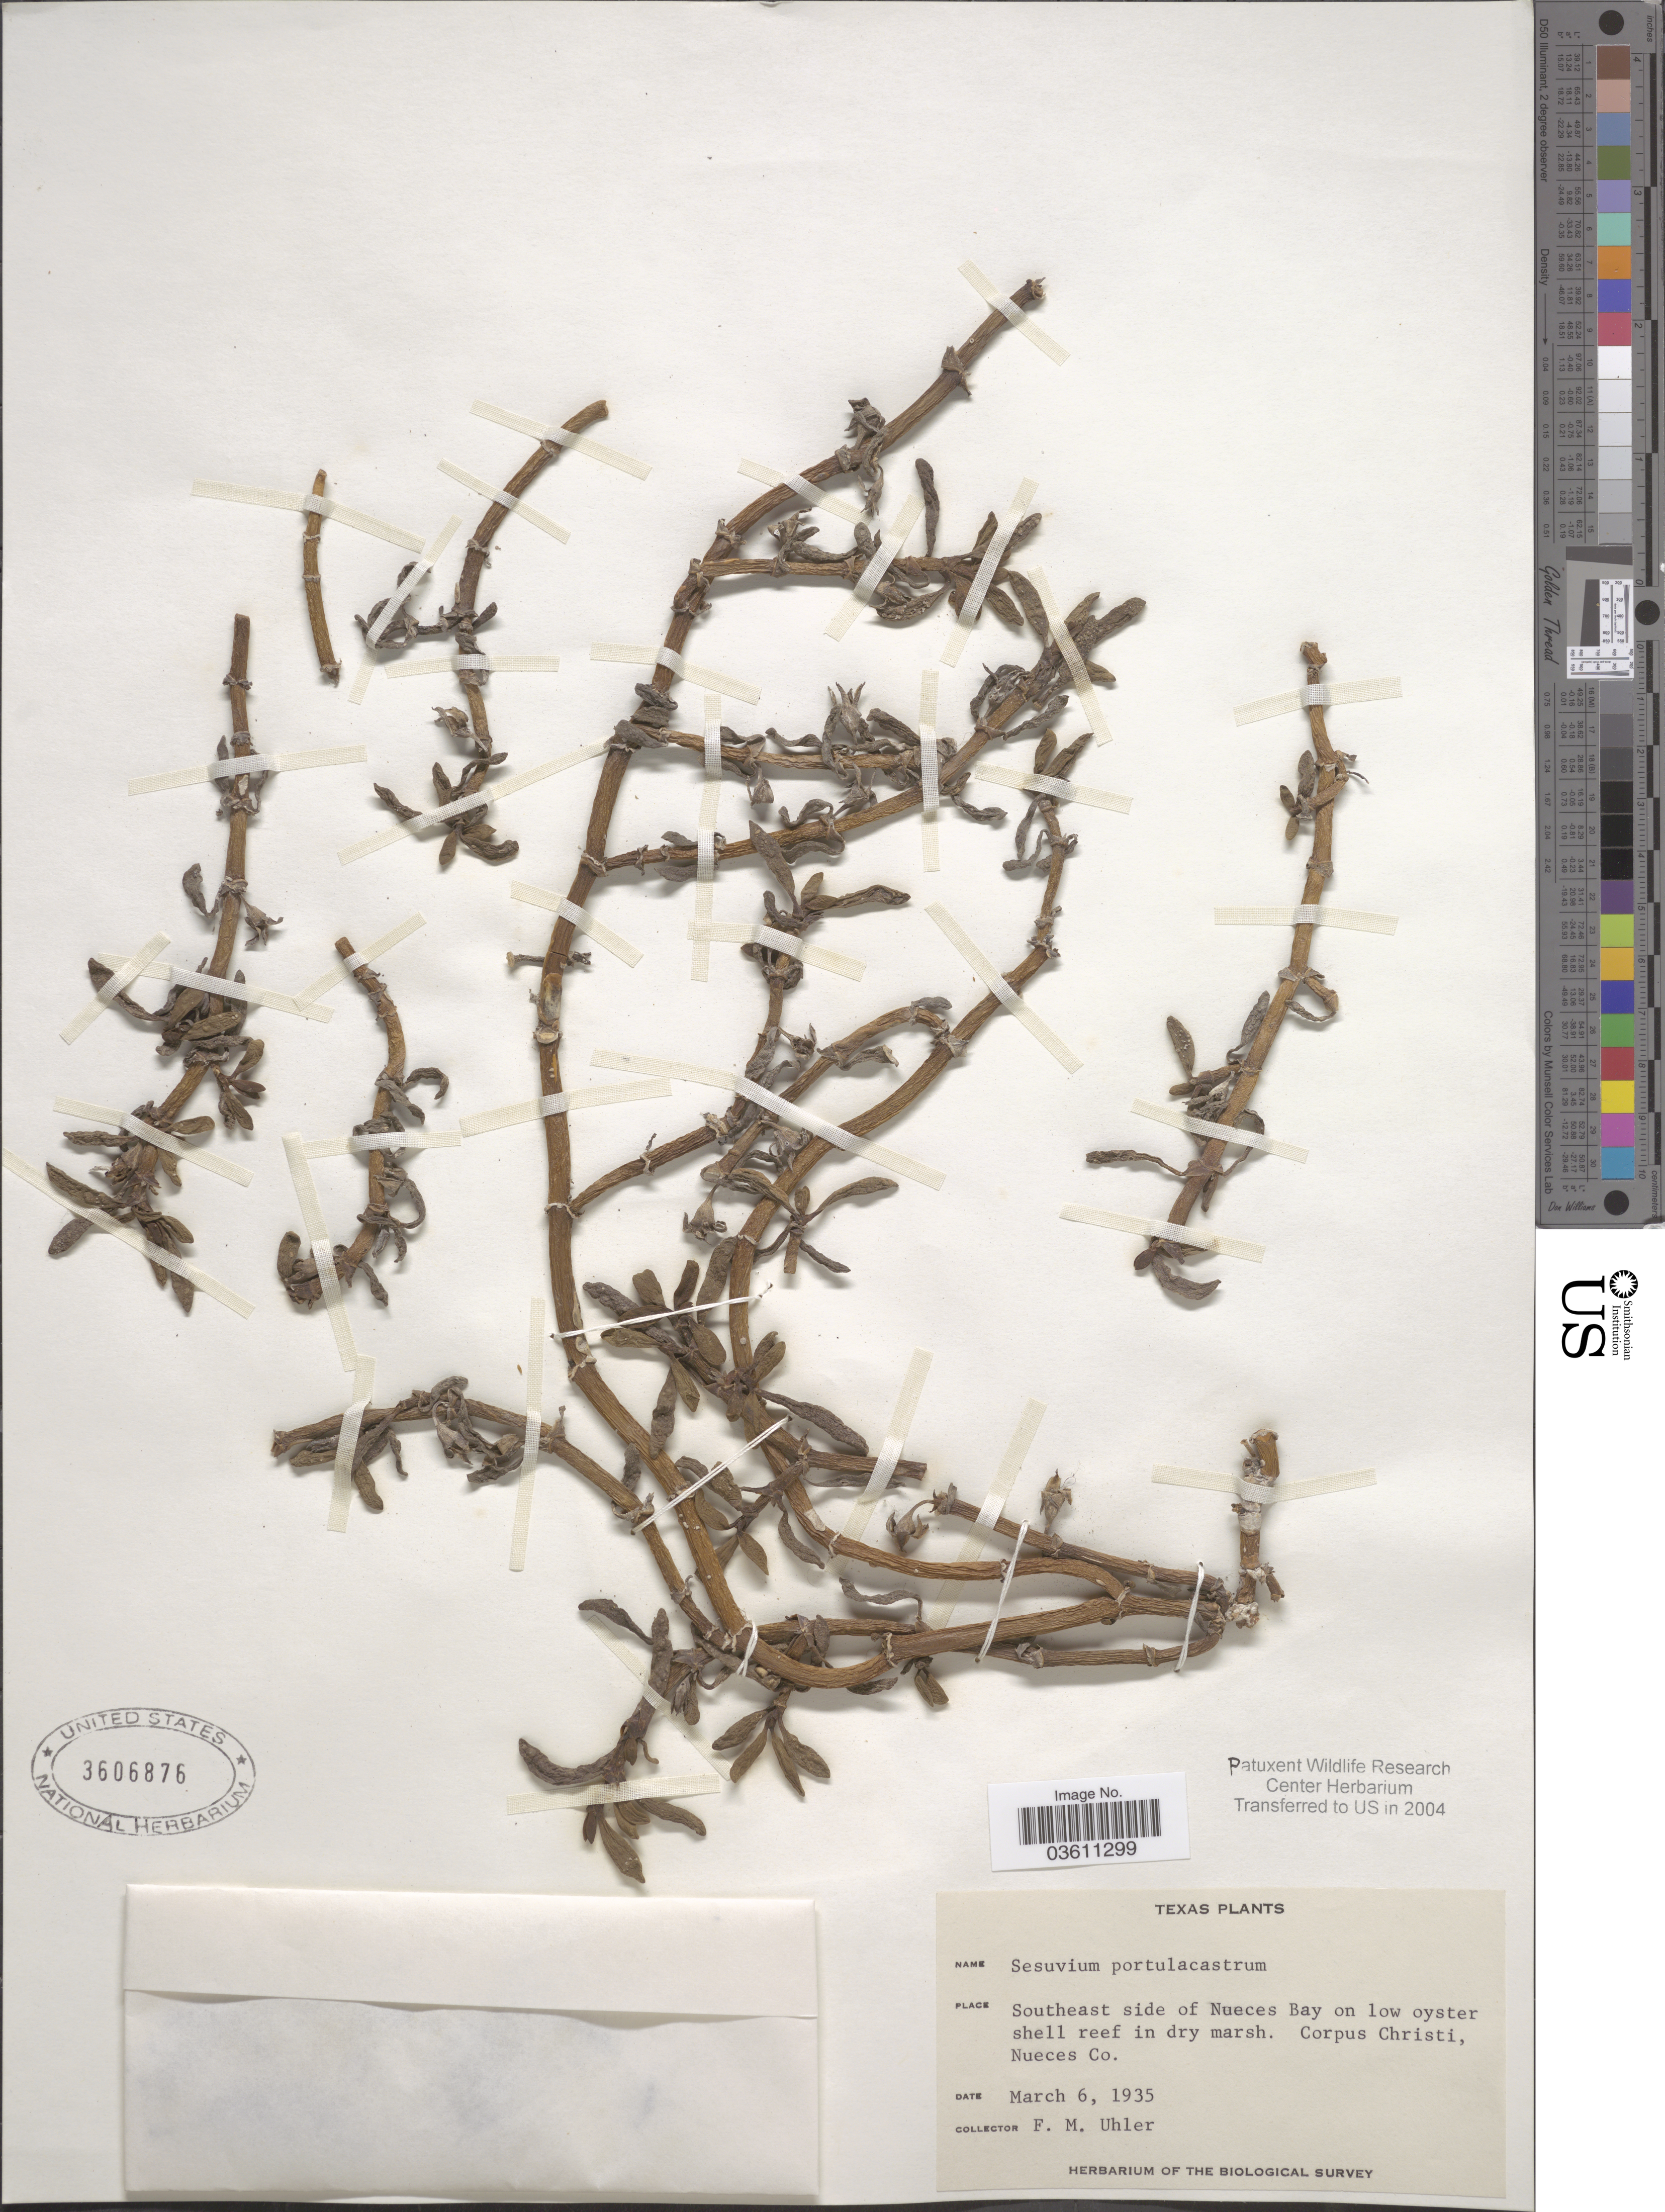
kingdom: Plantae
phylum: Tracheophyta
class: Magnoliopsida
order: Caryophyllales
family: Aizoaceae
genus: Sesuvium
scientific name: Sesuvium portulacastrum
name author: (L.) L.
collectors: F. M. Uhler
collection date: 1935-03-06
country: United States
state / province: Texas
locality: Southeast side of Nueces Bay on low oyster shell reef. Corpus Christi, Neuces Co.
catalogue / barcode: US 3606876